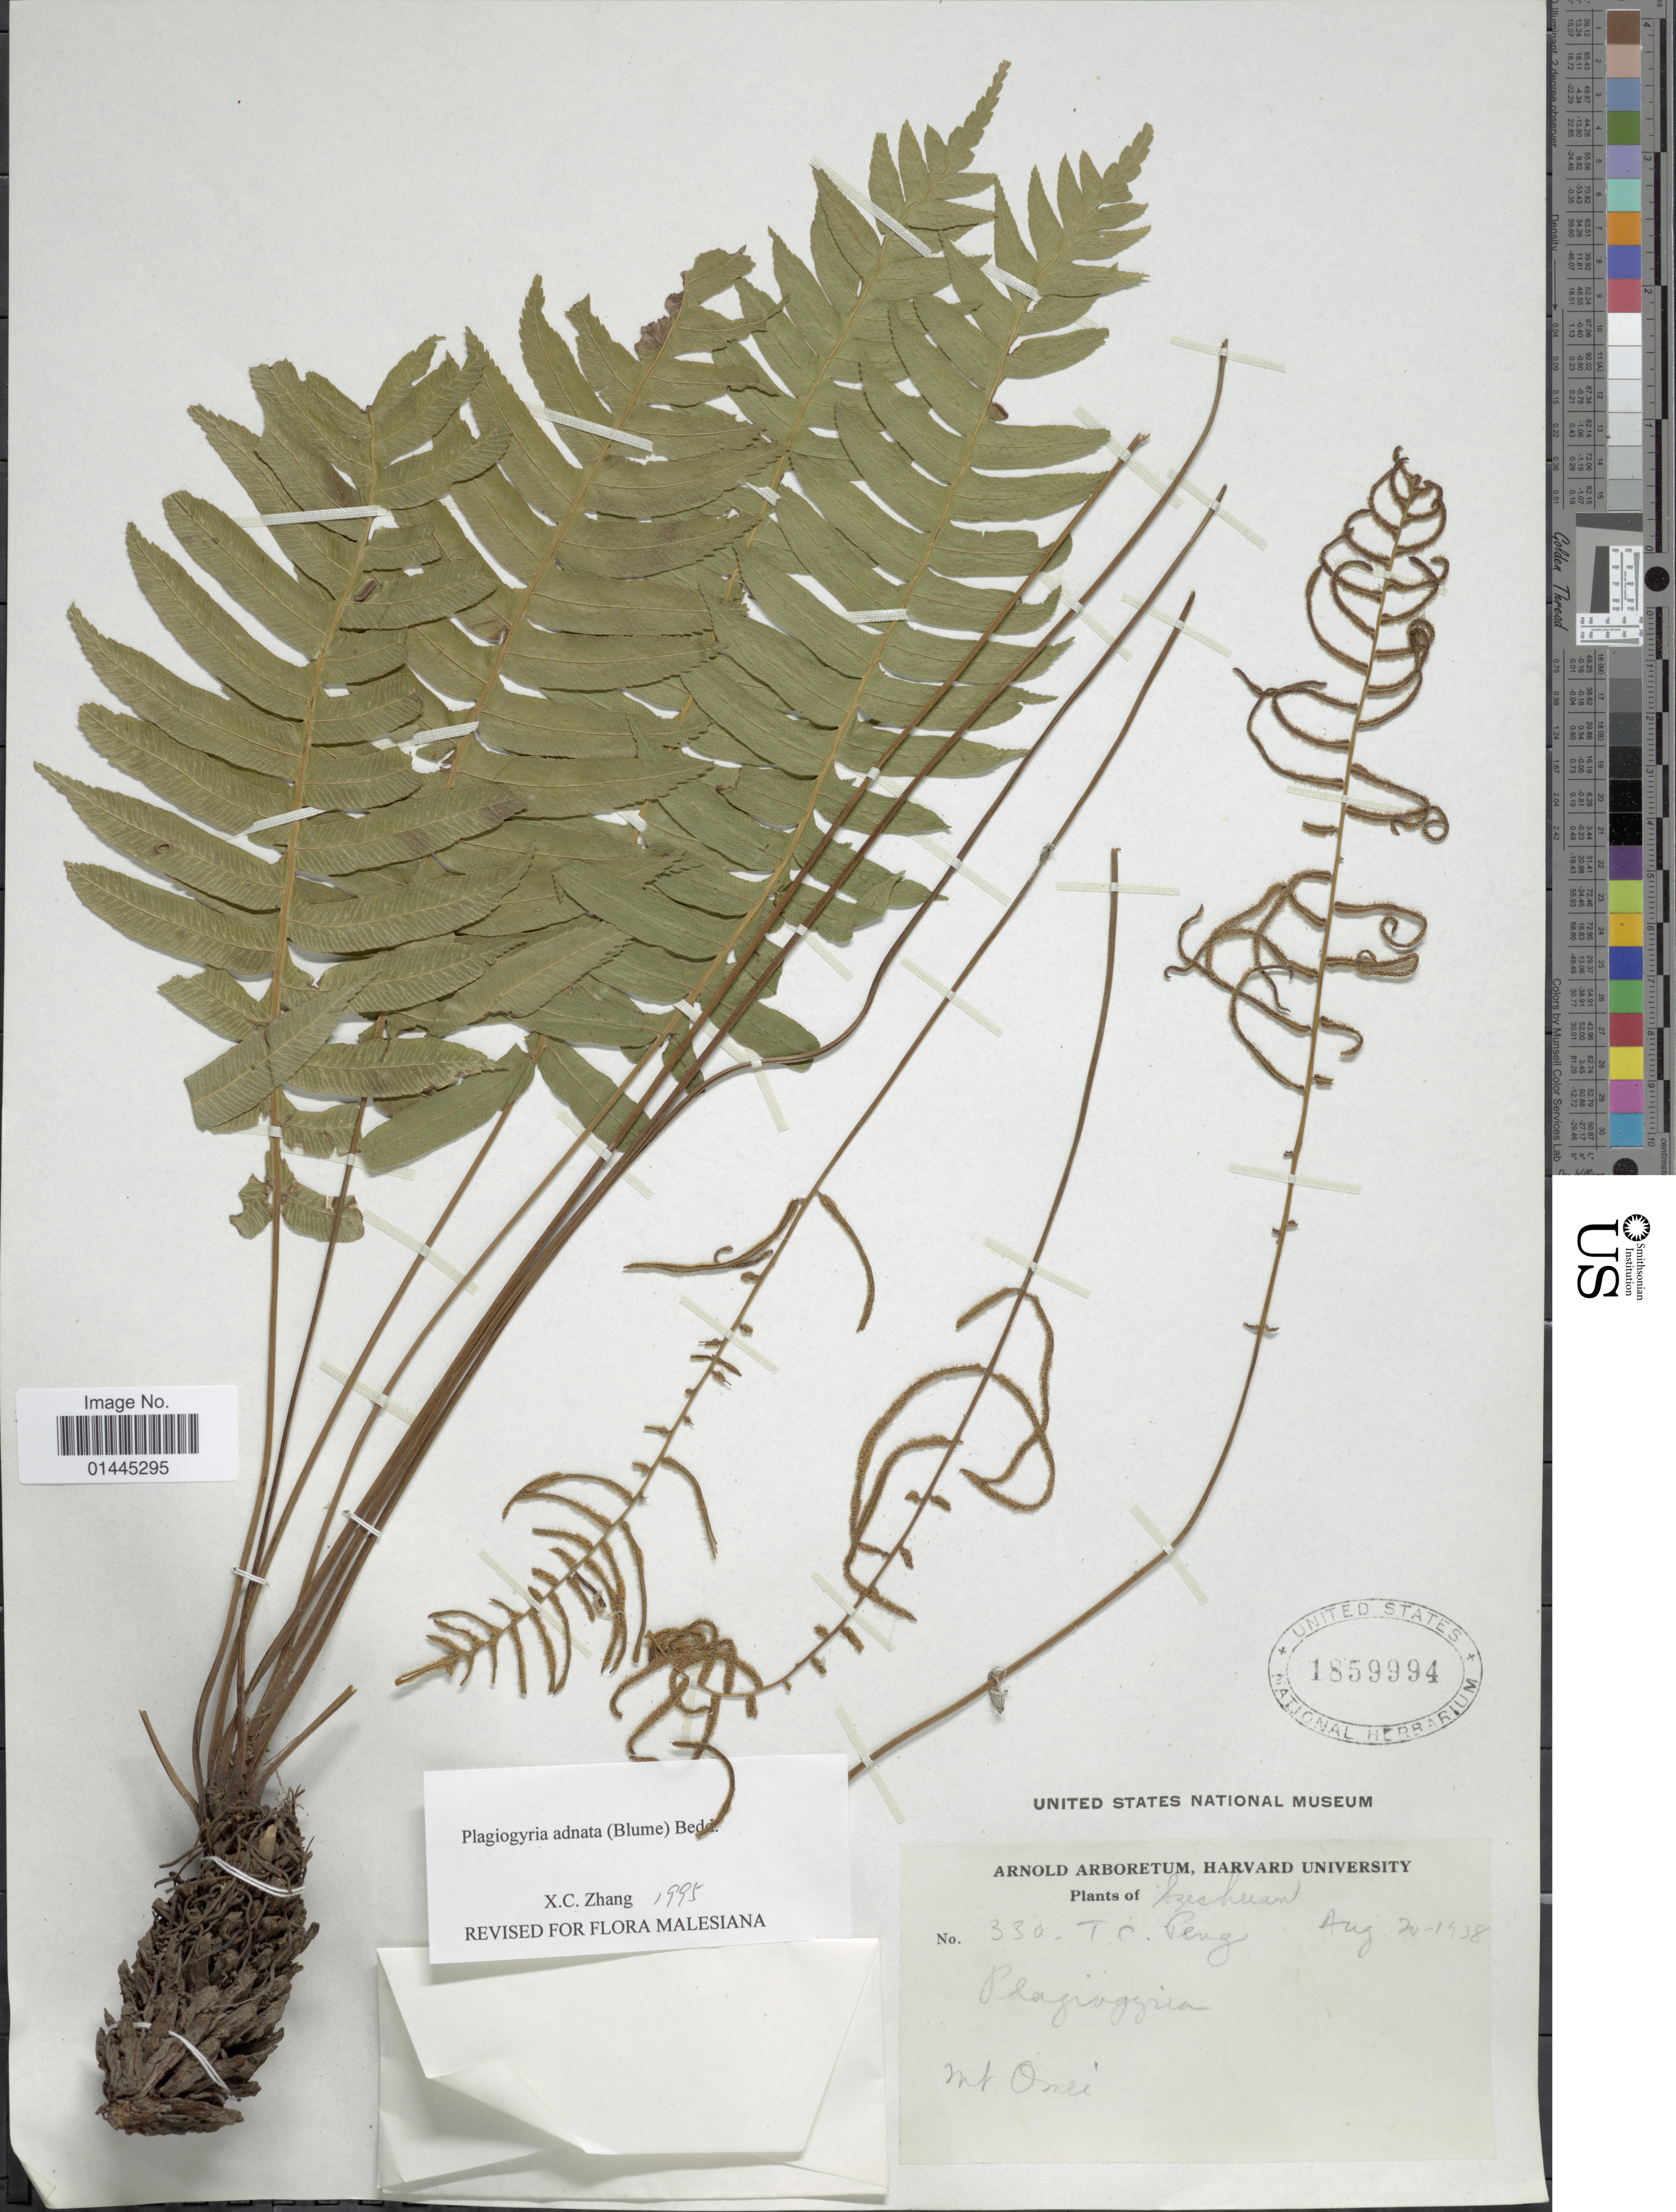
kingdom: Plantae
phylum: Tracheophyta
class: Polypodiopsida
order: Cyatheales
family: Plagiogyriaceae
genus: Plagiogyria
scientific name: Plagiogyria adnata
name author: (Blume) Bedd.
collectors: T. Peng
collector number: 330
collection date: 1938-08-20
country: China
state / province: Sichuan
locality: Szechuan, Mt. Omei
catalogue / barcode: US 1859994